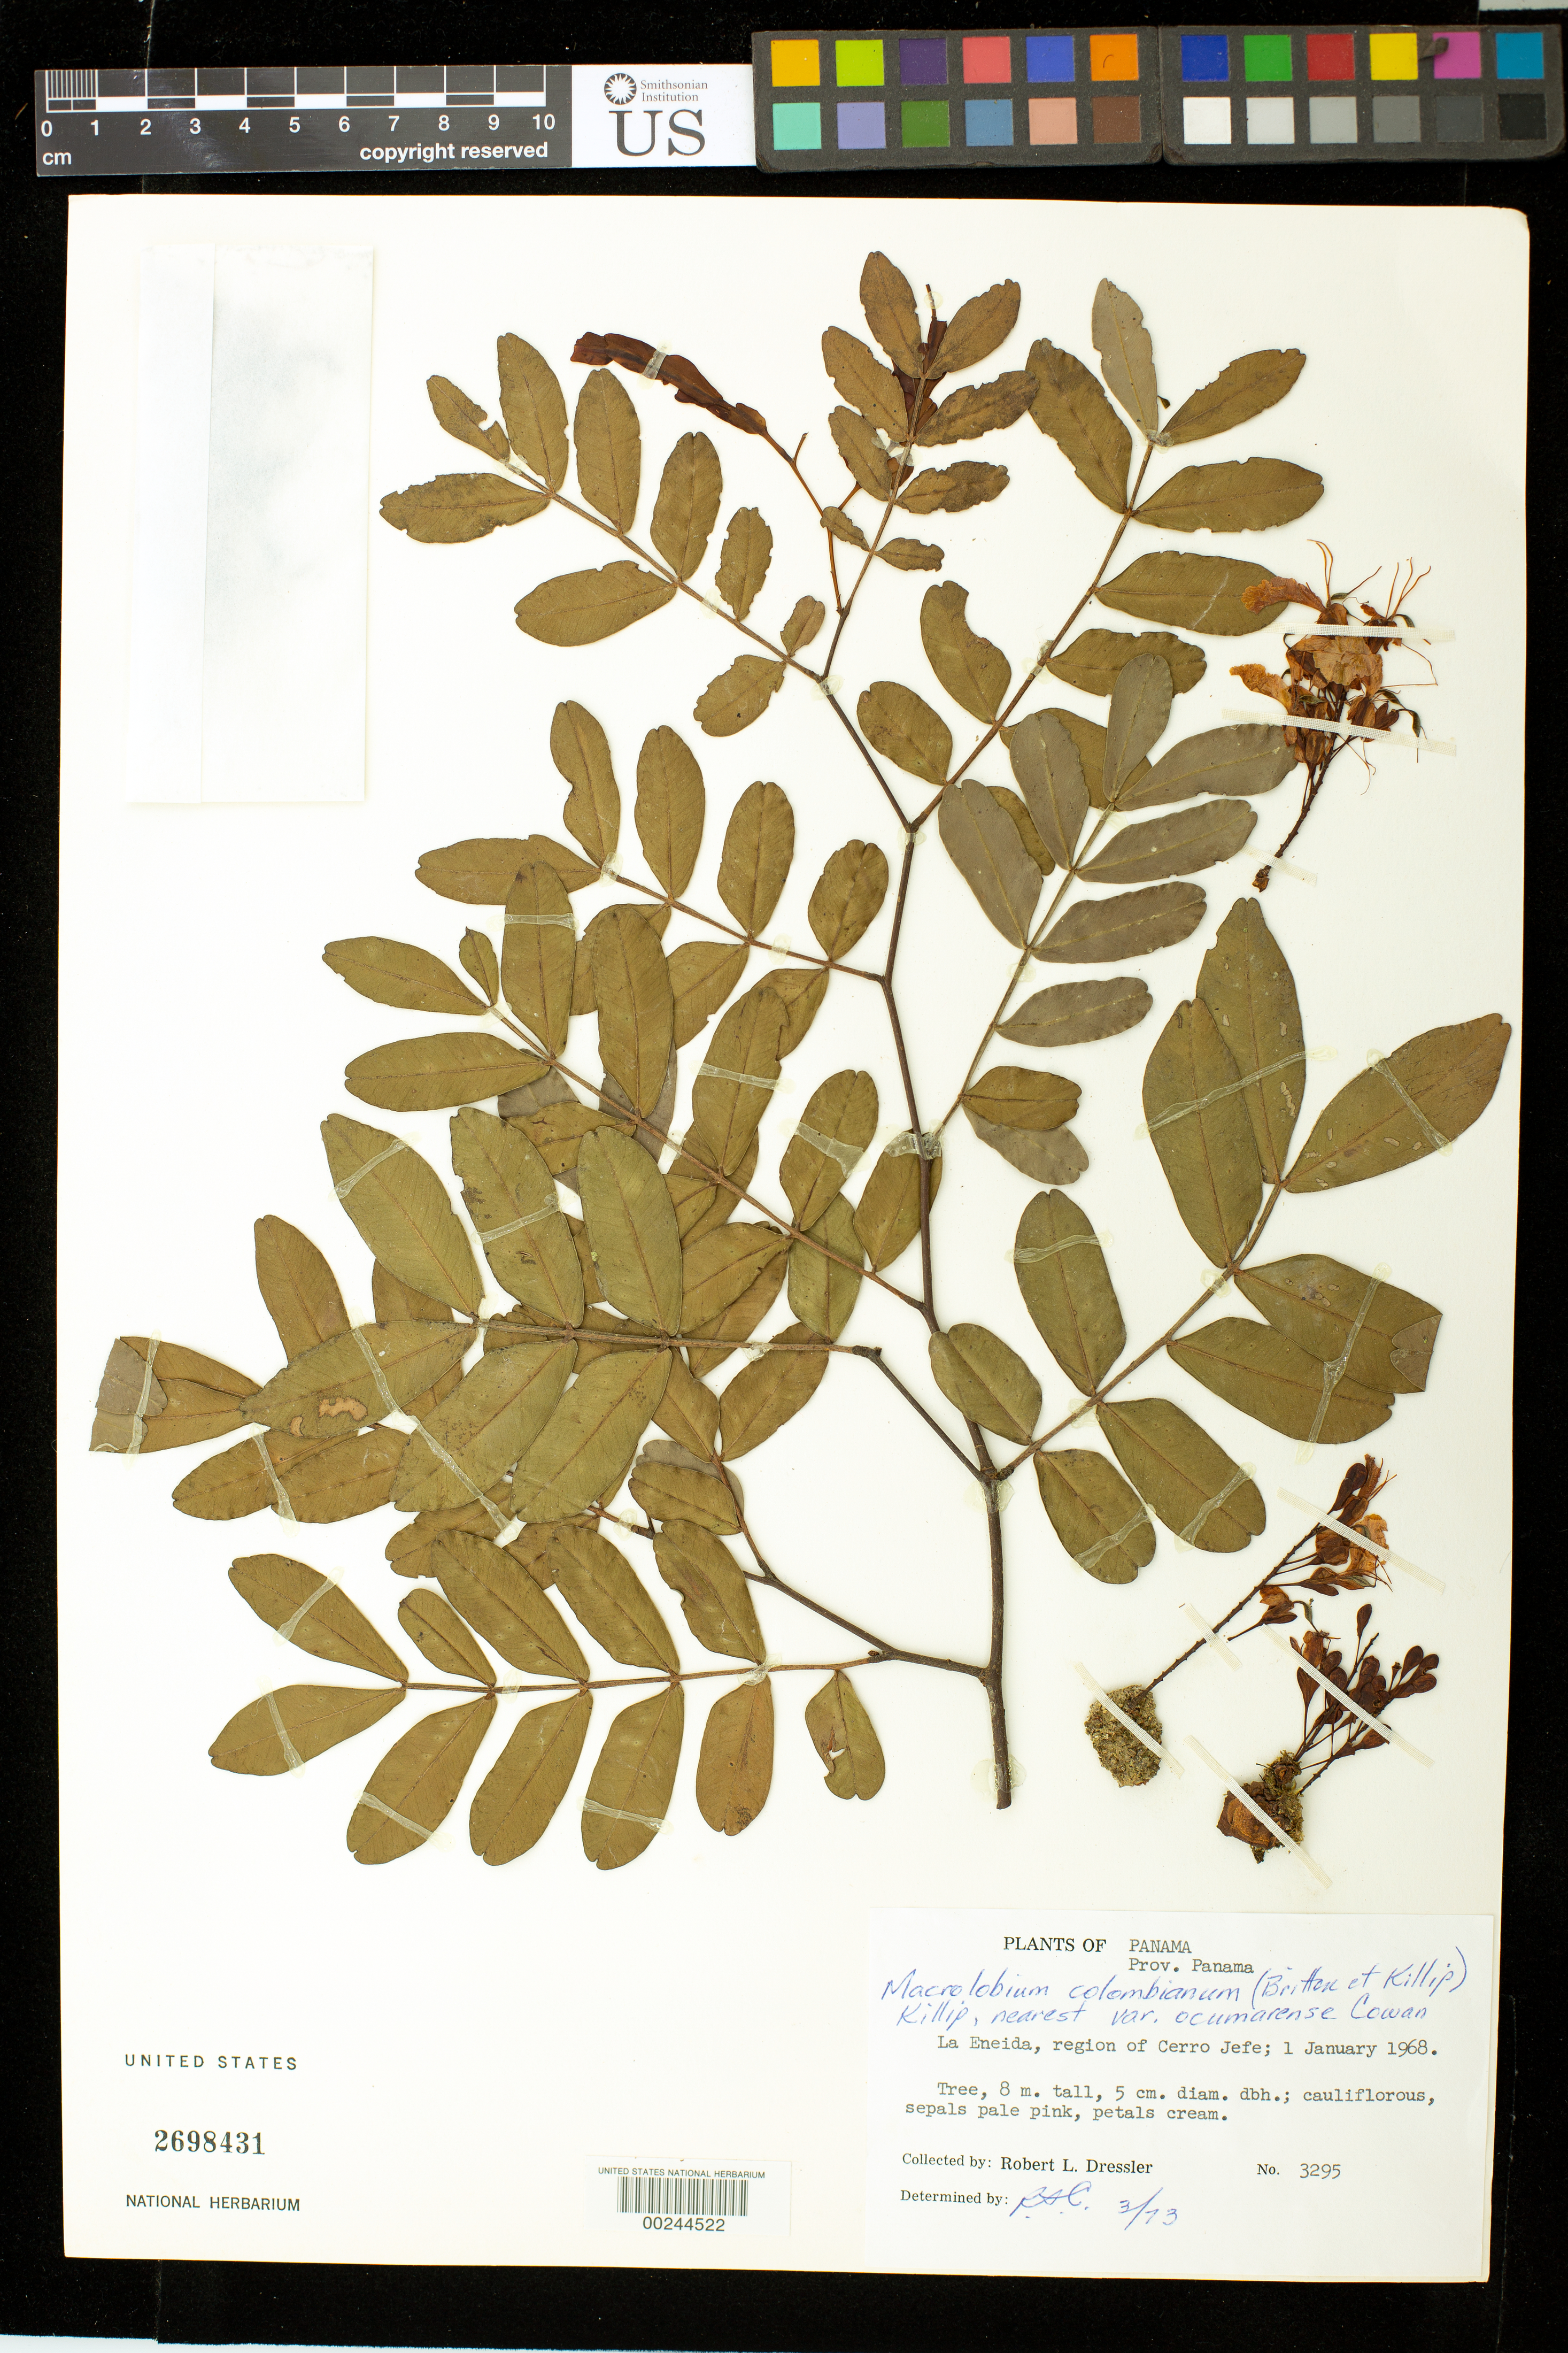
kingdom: Plantae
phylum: Tracheophyta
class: Magnoliopsida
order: Fabales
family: Fabaceae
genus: Macrolobium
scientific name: Macrolobium colombianum var. monagasense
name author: R.S. Cowan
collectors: R. Dressler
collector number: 3295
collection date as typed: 01 Jan 1968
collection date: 1968-01-01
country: Panama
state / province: Panamá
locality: La Eneida, region of Cerro Jefe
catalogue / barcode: US 2698431